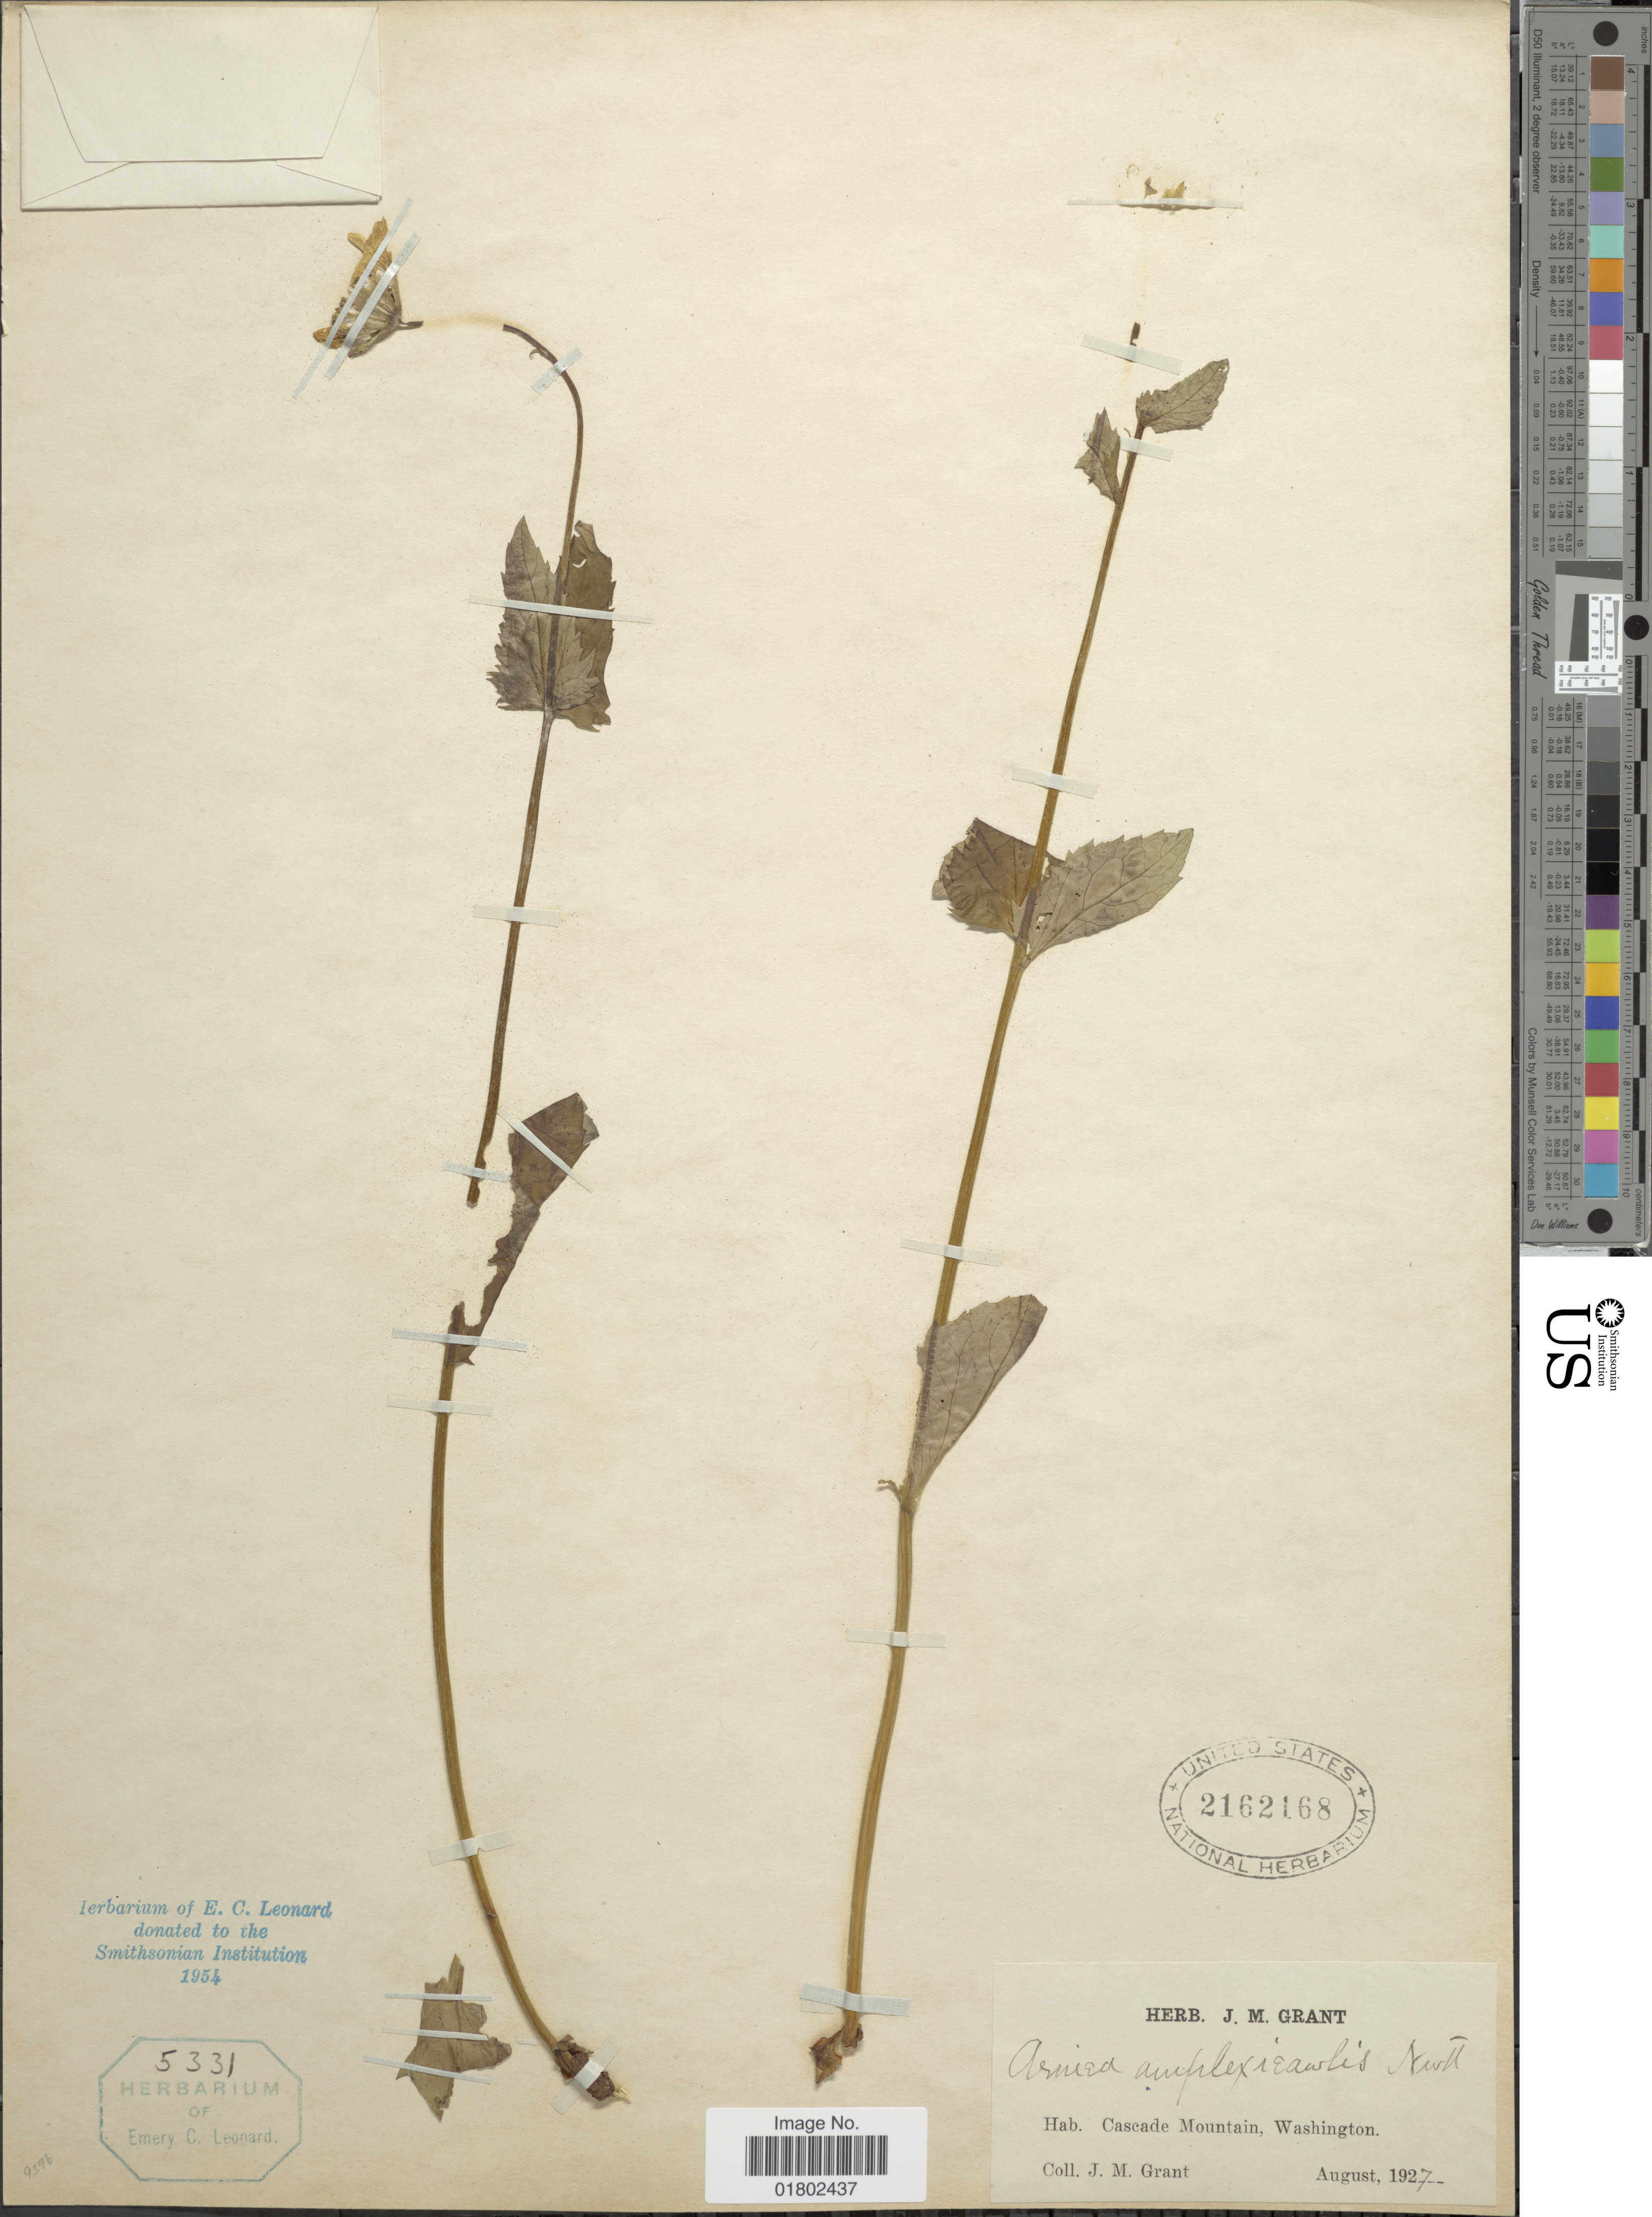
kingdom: Plantae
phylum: Tracheophyta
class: Magnoliopsida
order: Asterales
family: Asteraceae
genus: Arnica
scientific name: Arnica amplexifolia subsp. genuina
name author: Maguire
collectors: J. M. Grant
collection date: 1927-08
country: United States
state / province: Washington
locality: Cascade Mountain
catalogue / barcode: US 2162168